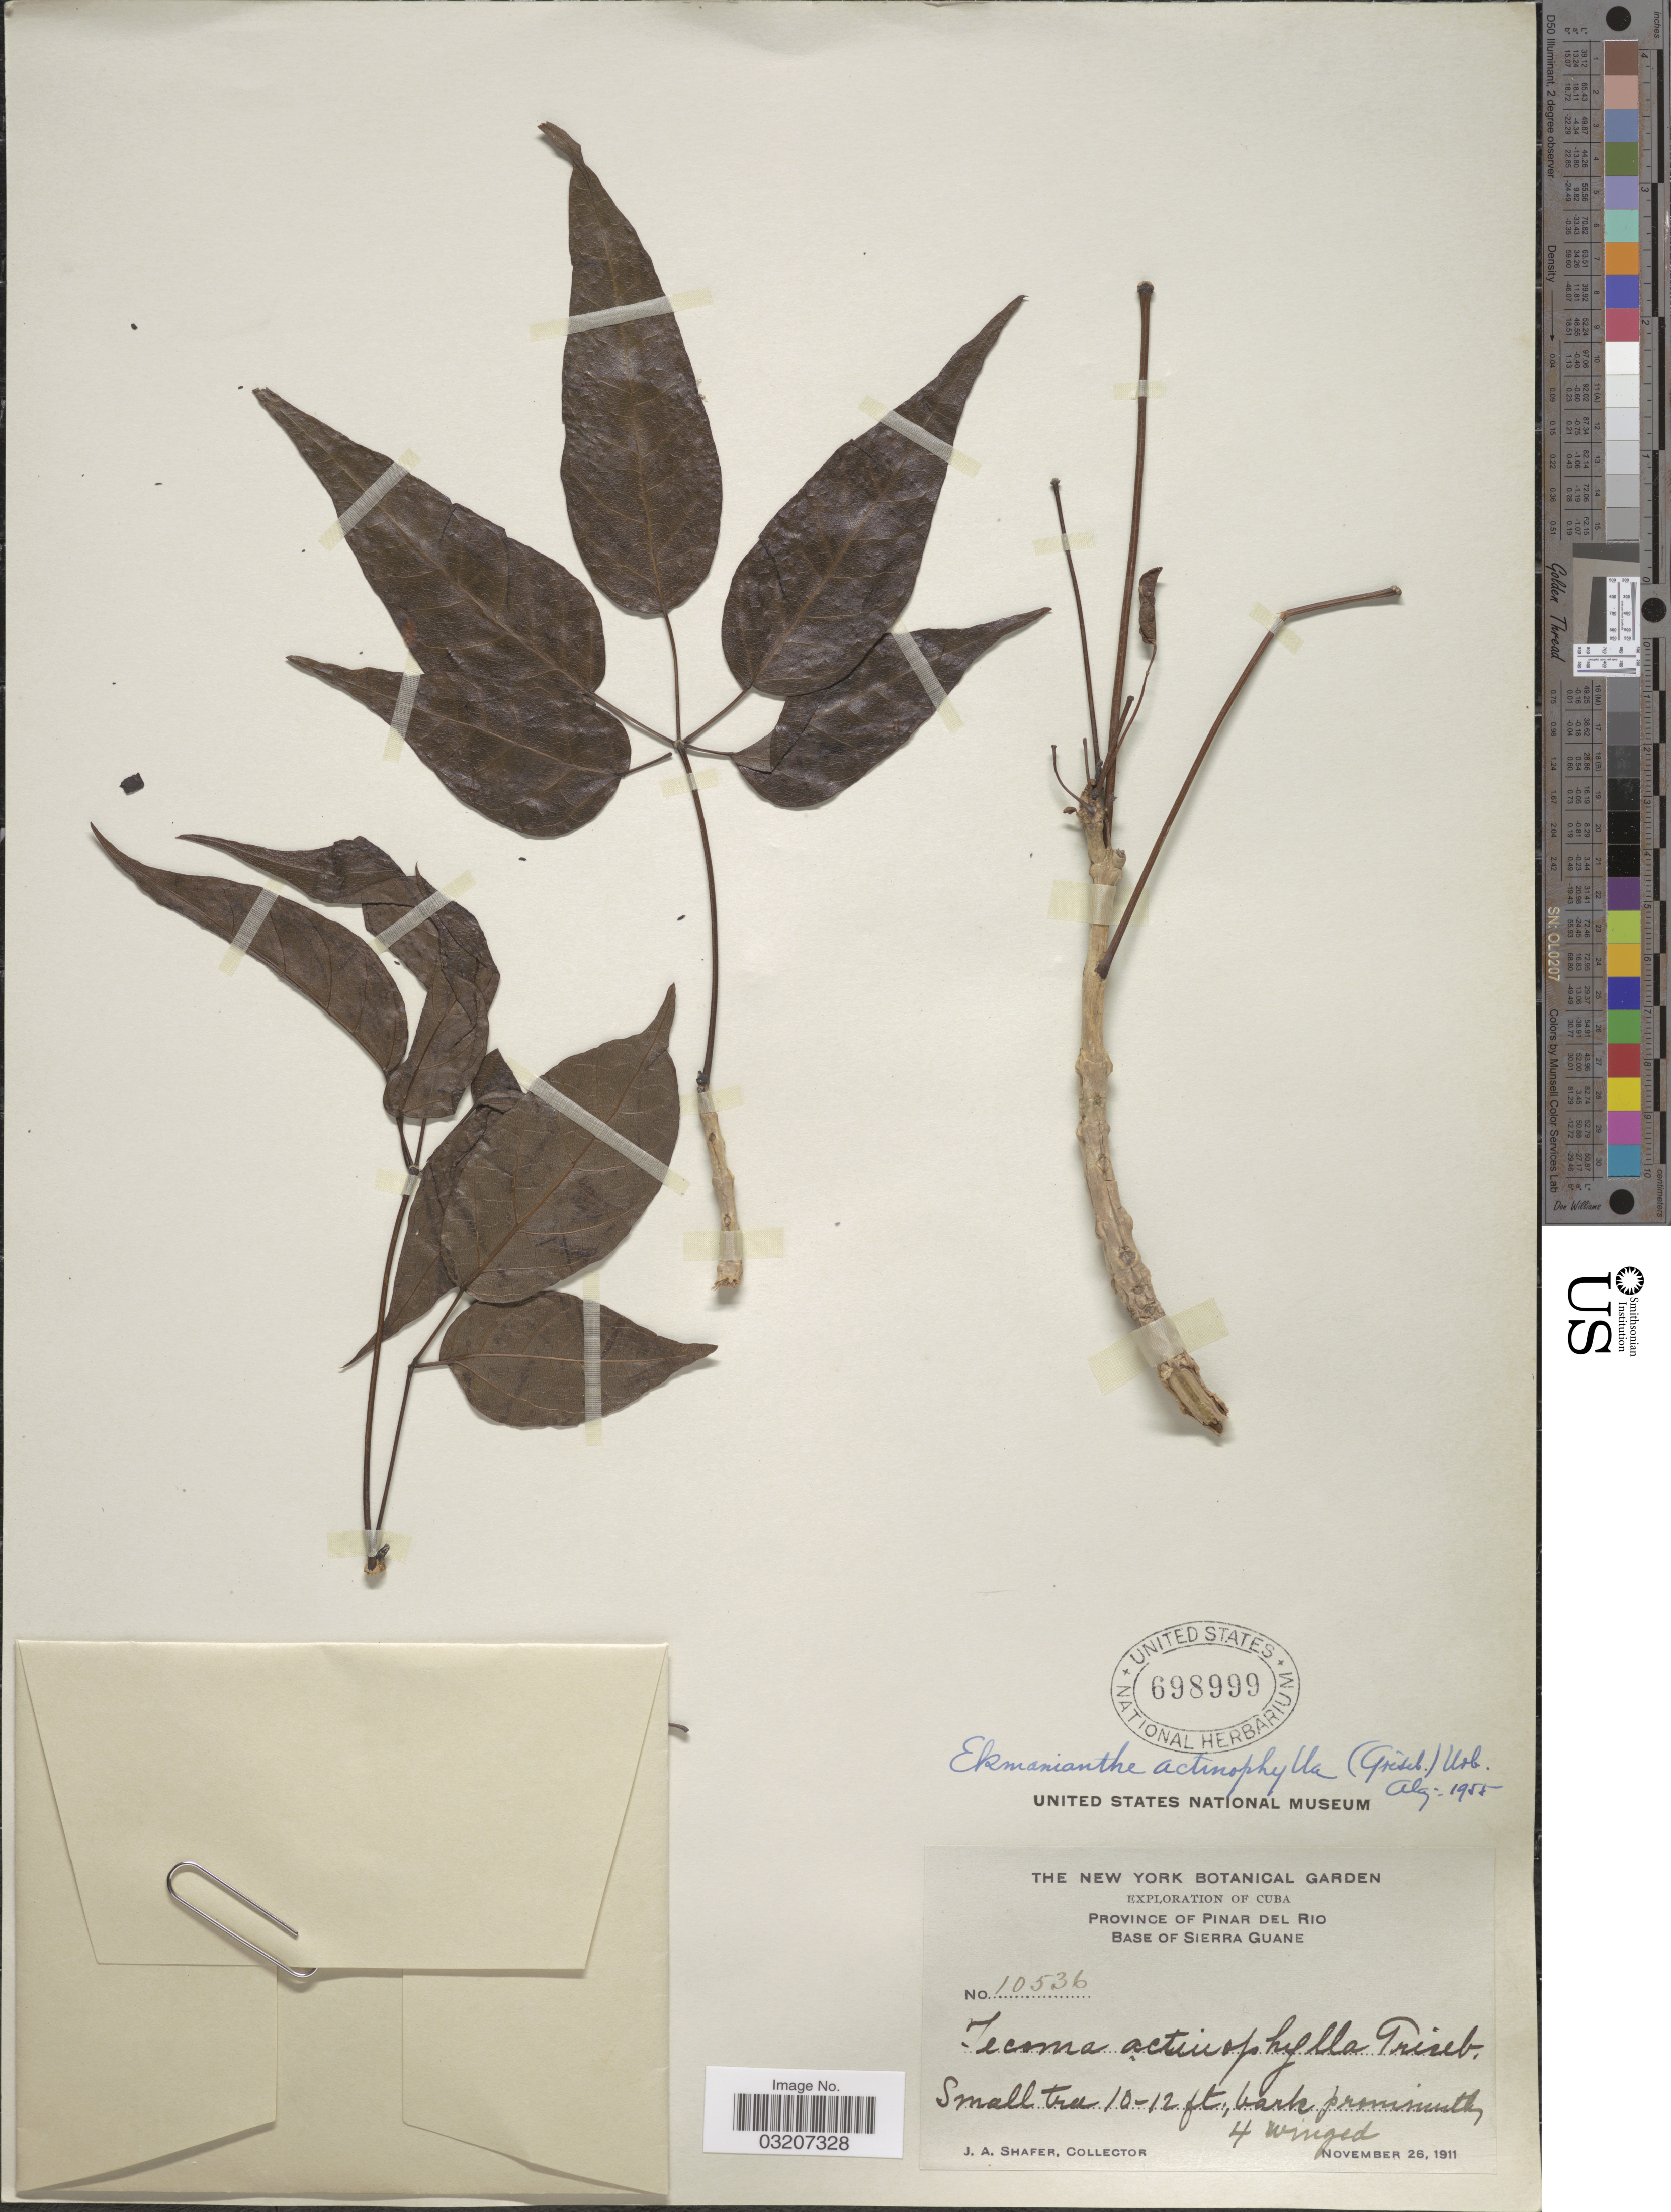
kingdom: Plantae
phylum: Tracheophyta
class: Magnoliopsida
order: Lamiales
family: Bignoniaceae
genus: Ekmanianthe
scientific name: Ekmanianthe actinophylla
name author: (Griseb.) Urb.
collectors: J. A. Shafer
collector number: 10536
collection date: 1911-11-26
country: Cuba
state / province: Pinar del Río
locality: Base of Sierra Guane.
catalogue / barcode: US 698999